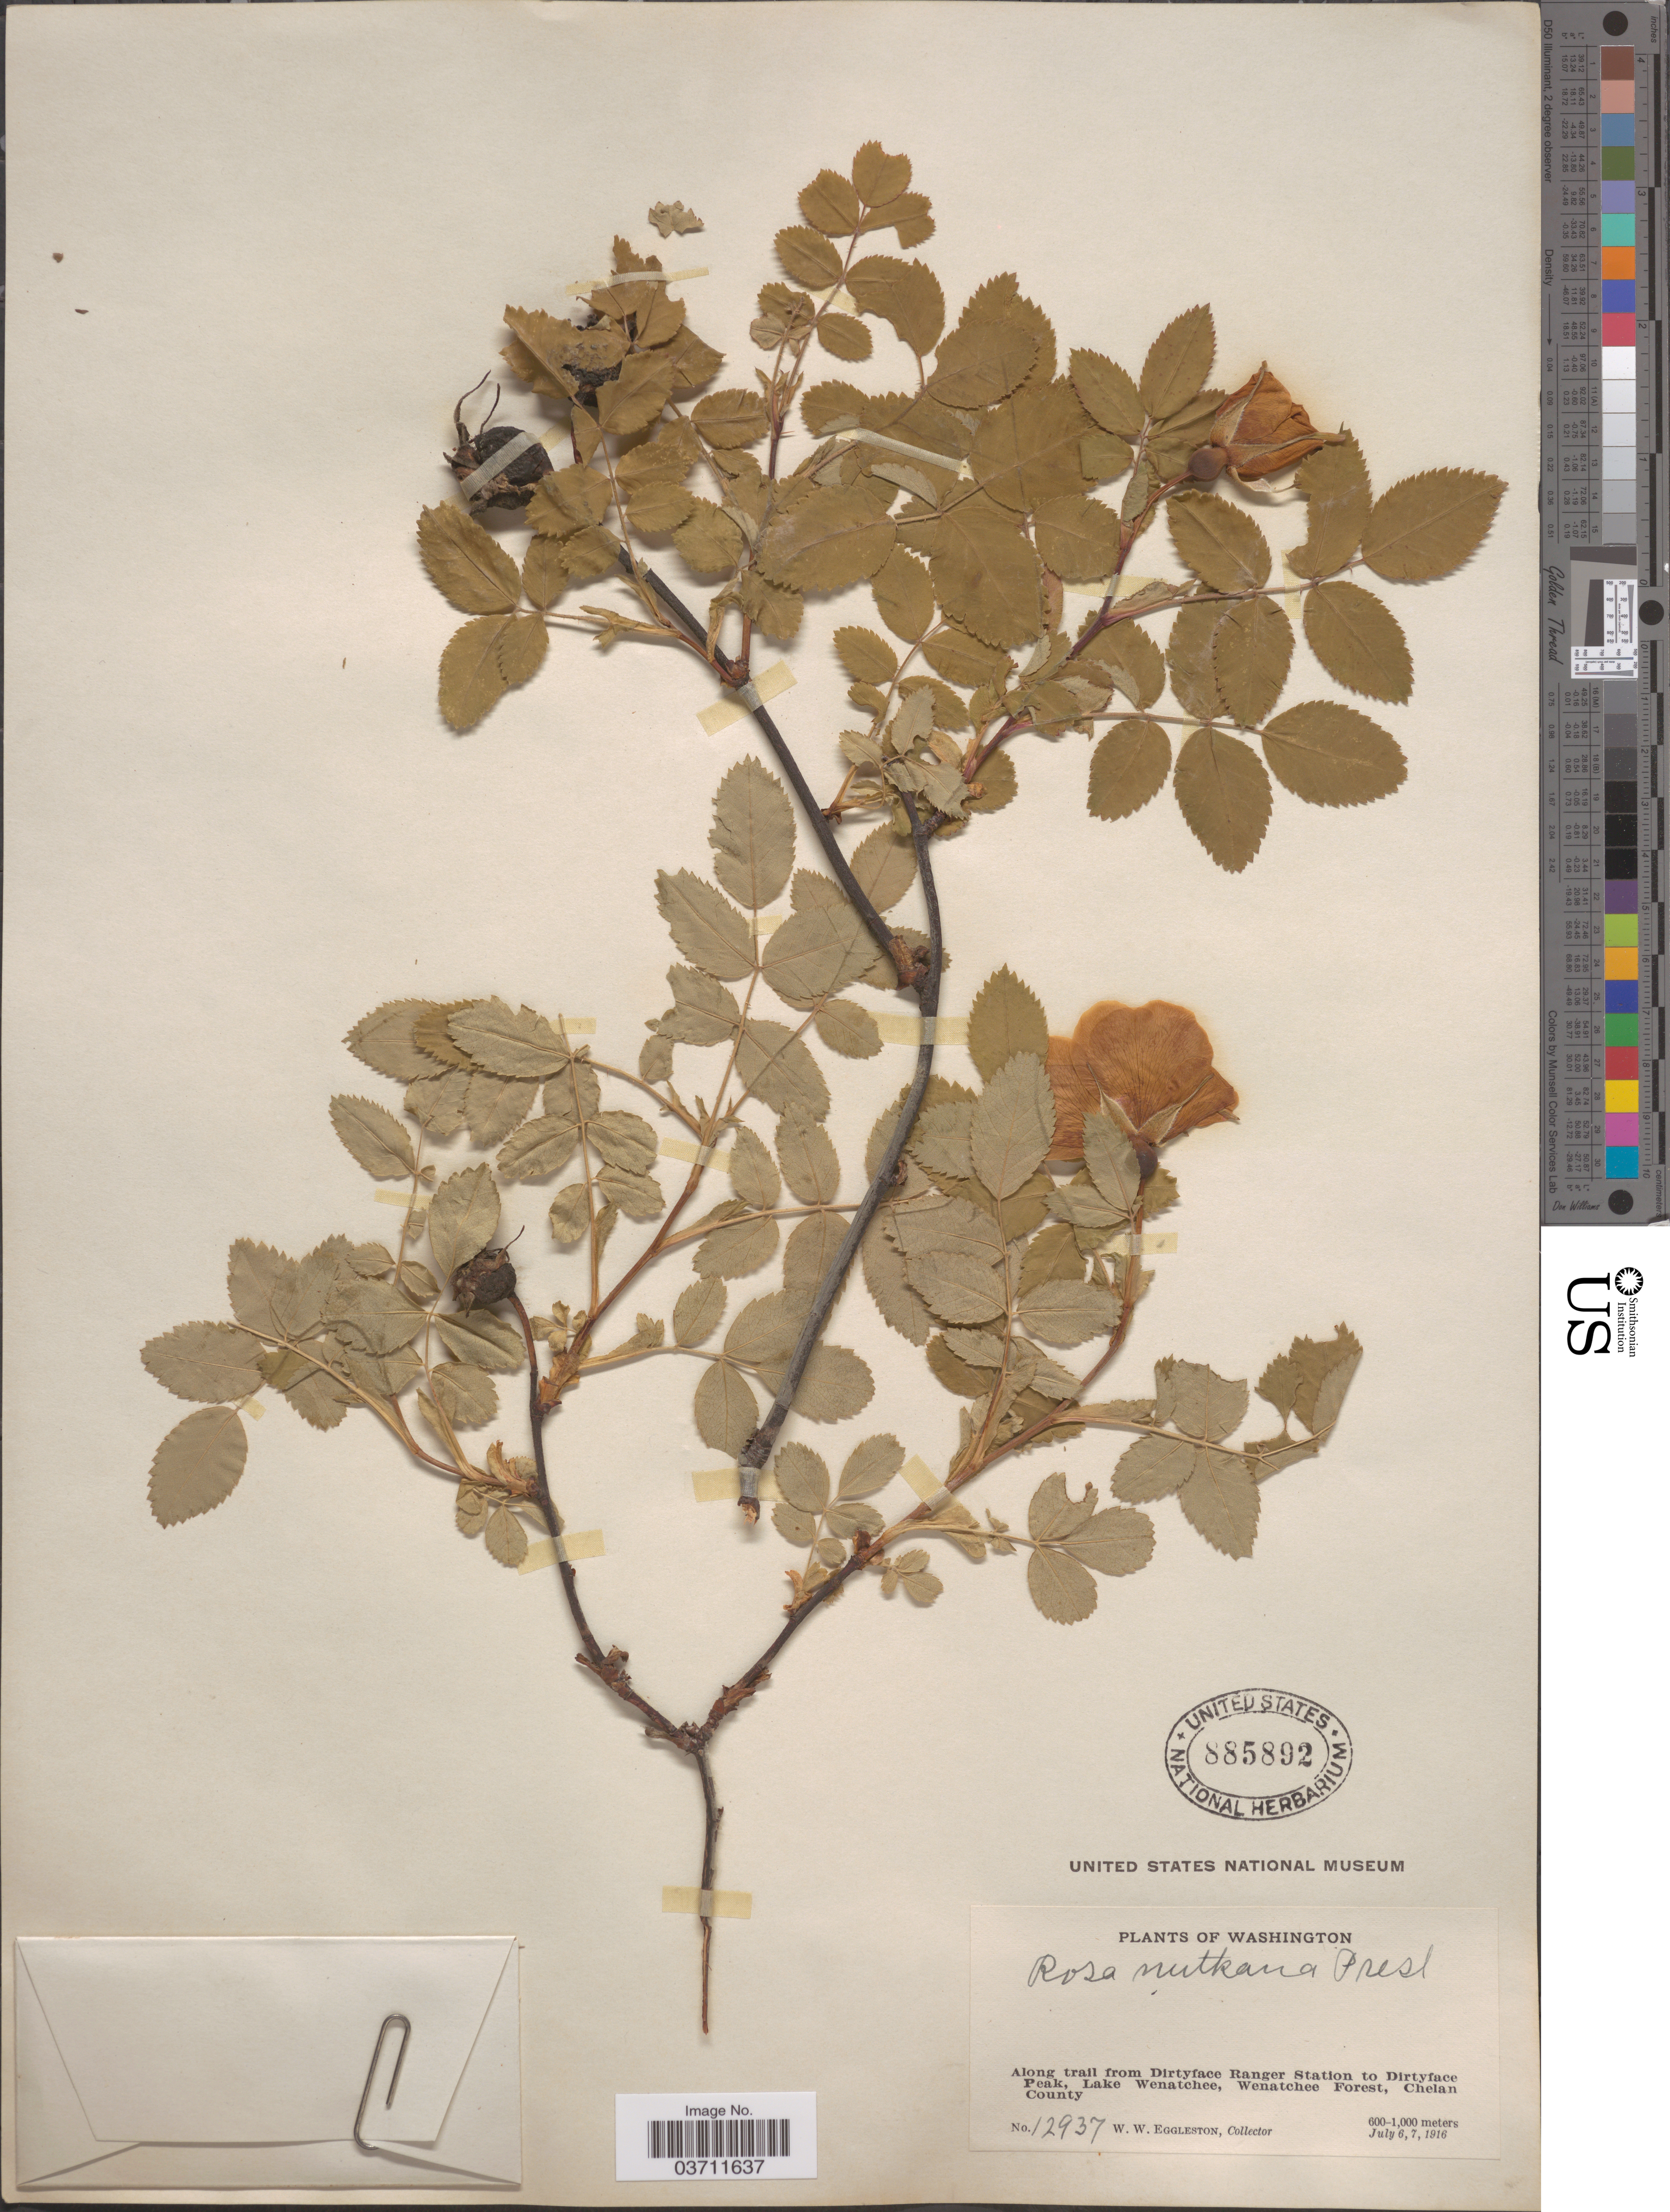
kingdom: Plantae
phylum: Tracheophyta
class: Magnoliopsida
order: Rosales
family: Rosaceae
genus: Rosa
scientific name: Rosa nutkana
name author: C. Presl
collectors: W. W. Eggleston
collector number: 12937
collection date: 1916-07-06/1916-07-07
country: United States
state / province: Washington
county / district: Chelan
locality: Along trail from Dirtyface Ranger Station to Dirtyface Peak, Lake Wenatchee, Wenatchee Forest, Chelan County.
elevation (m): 600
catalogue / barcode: US 885892